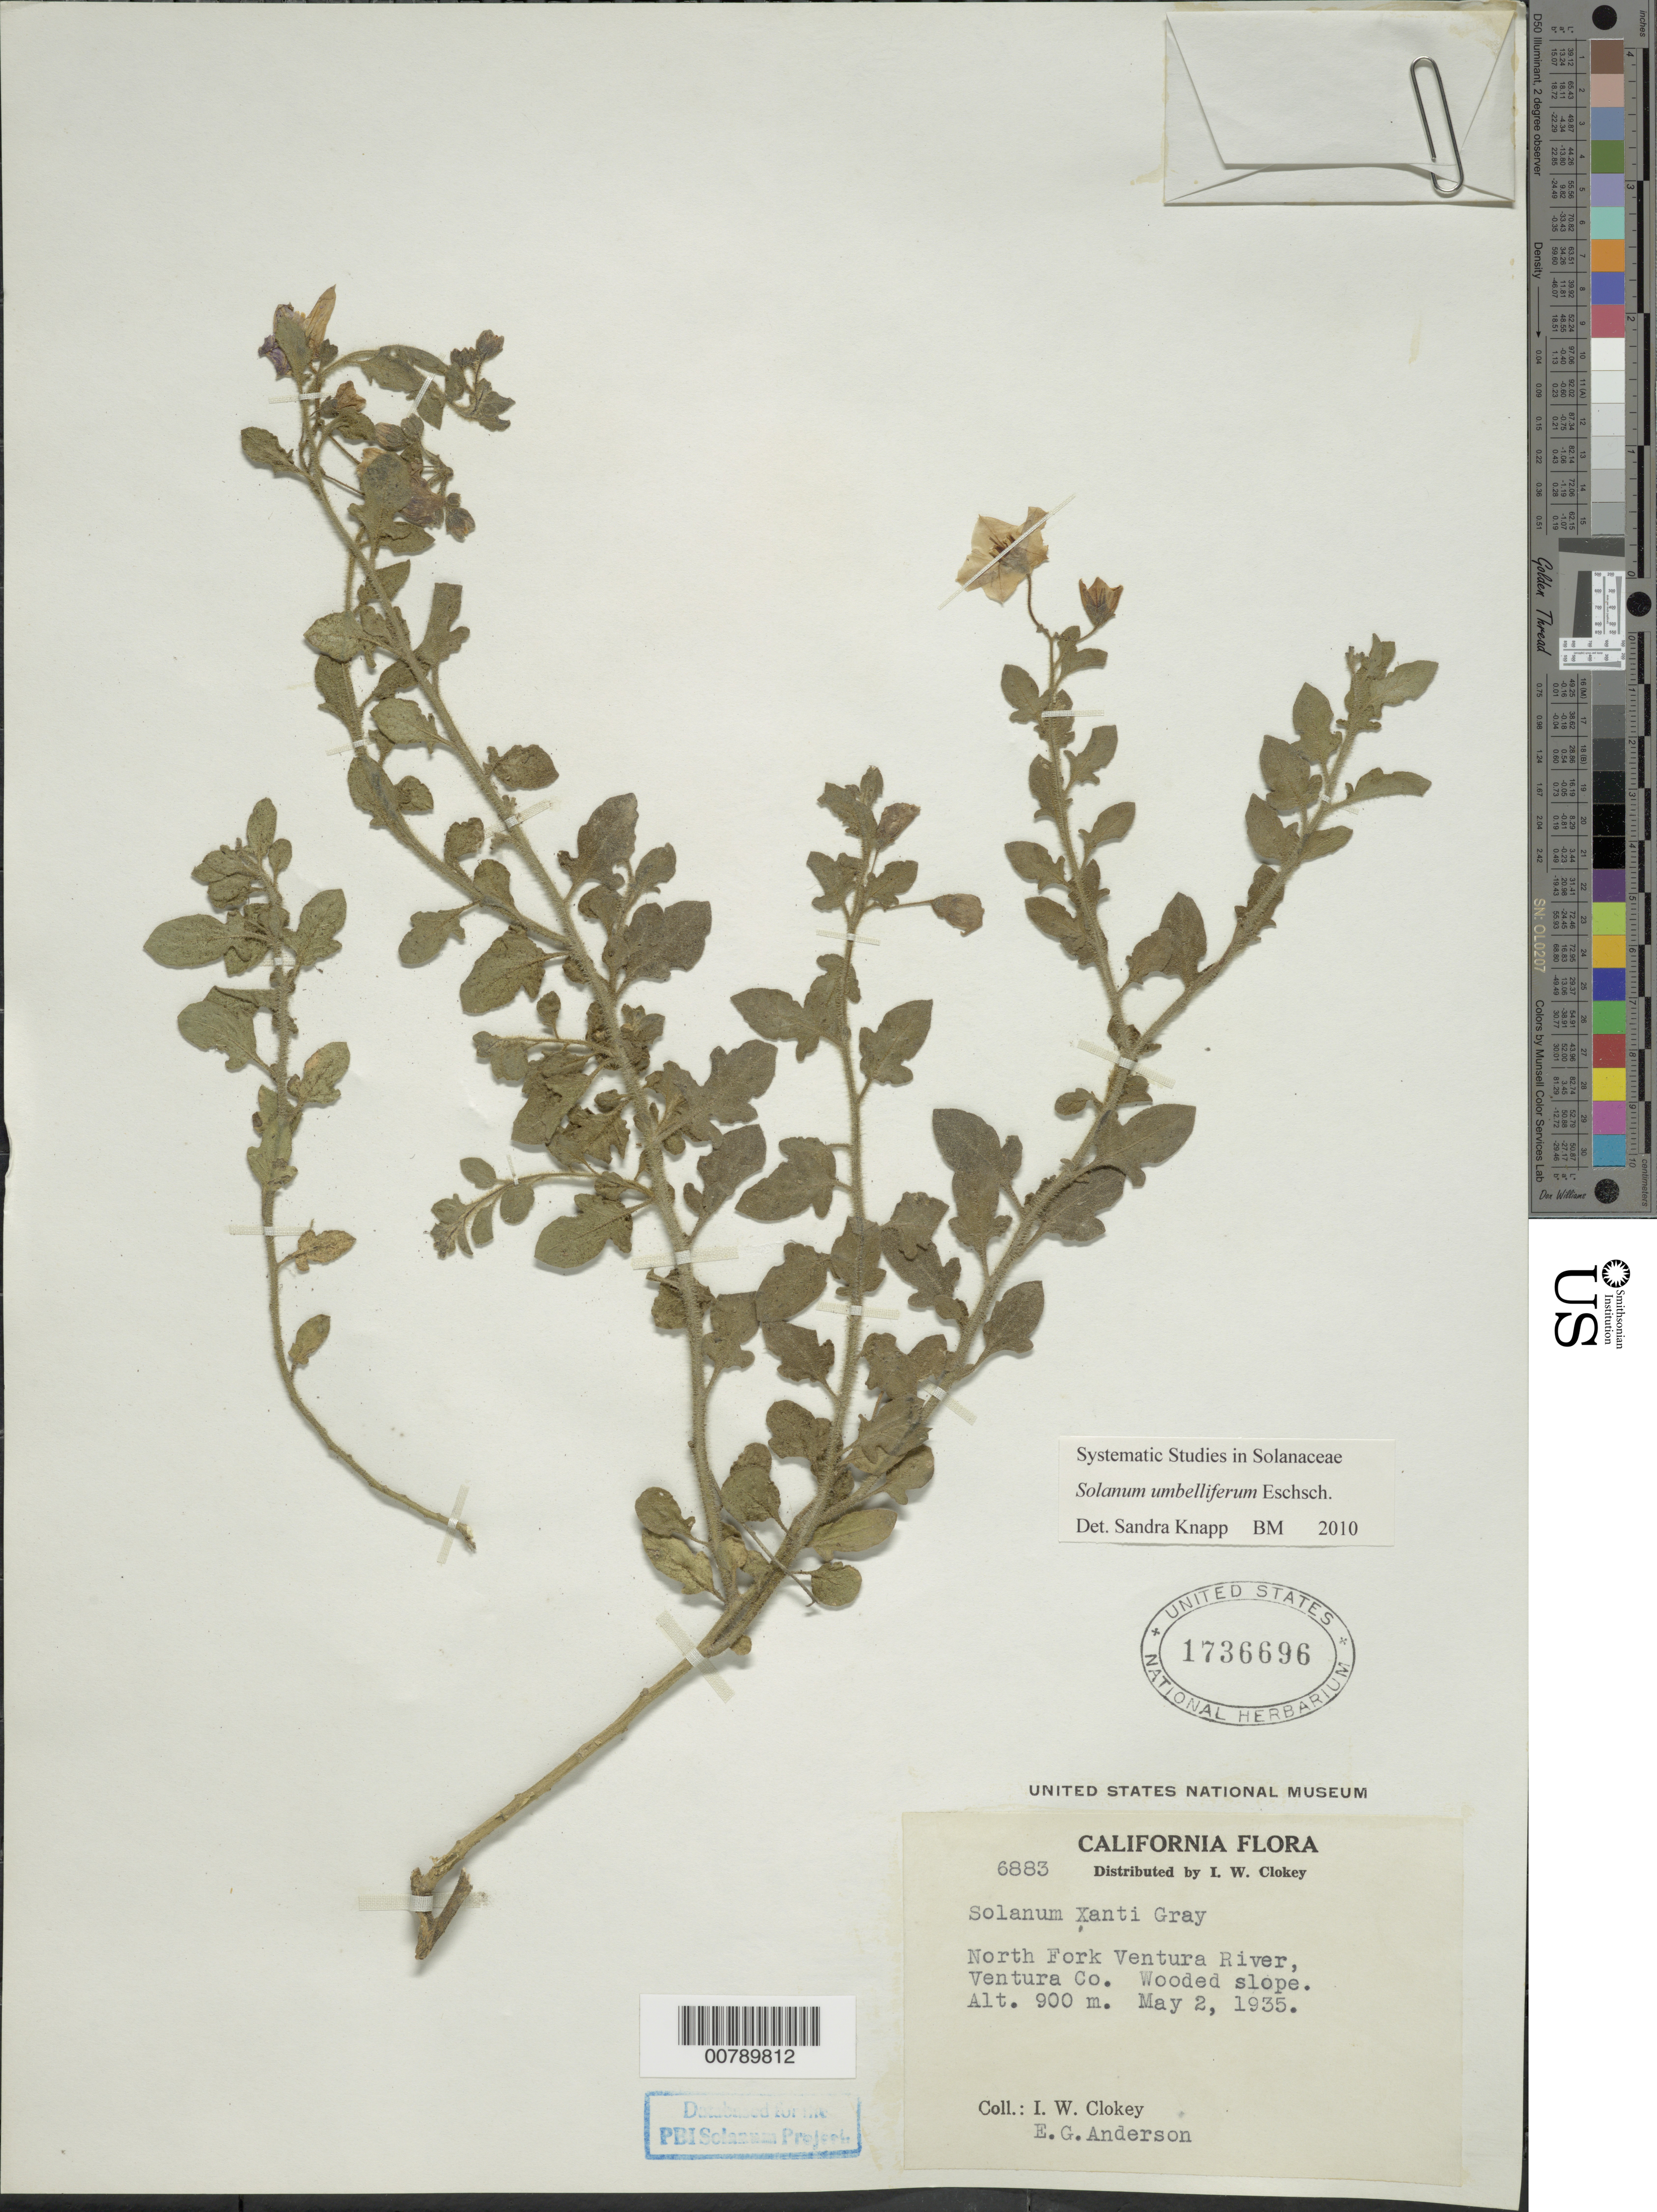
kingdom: Plantae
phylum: Tracheophyta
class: Magnoliopsida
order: Solanales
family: Solanaceae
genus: Solanum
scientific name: Solanum umbelliferum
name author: Eschsch.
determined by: Knapp, S. D.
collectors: I. W. Clokey & E. G. Anderson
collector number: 6883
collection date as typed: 2 May 1935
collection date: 1935-05-02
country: United States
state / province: California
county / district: Ventura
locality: North Fork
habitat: Rocky hillsides and cut, wooded slope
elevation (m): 900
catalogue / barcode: US 1736696